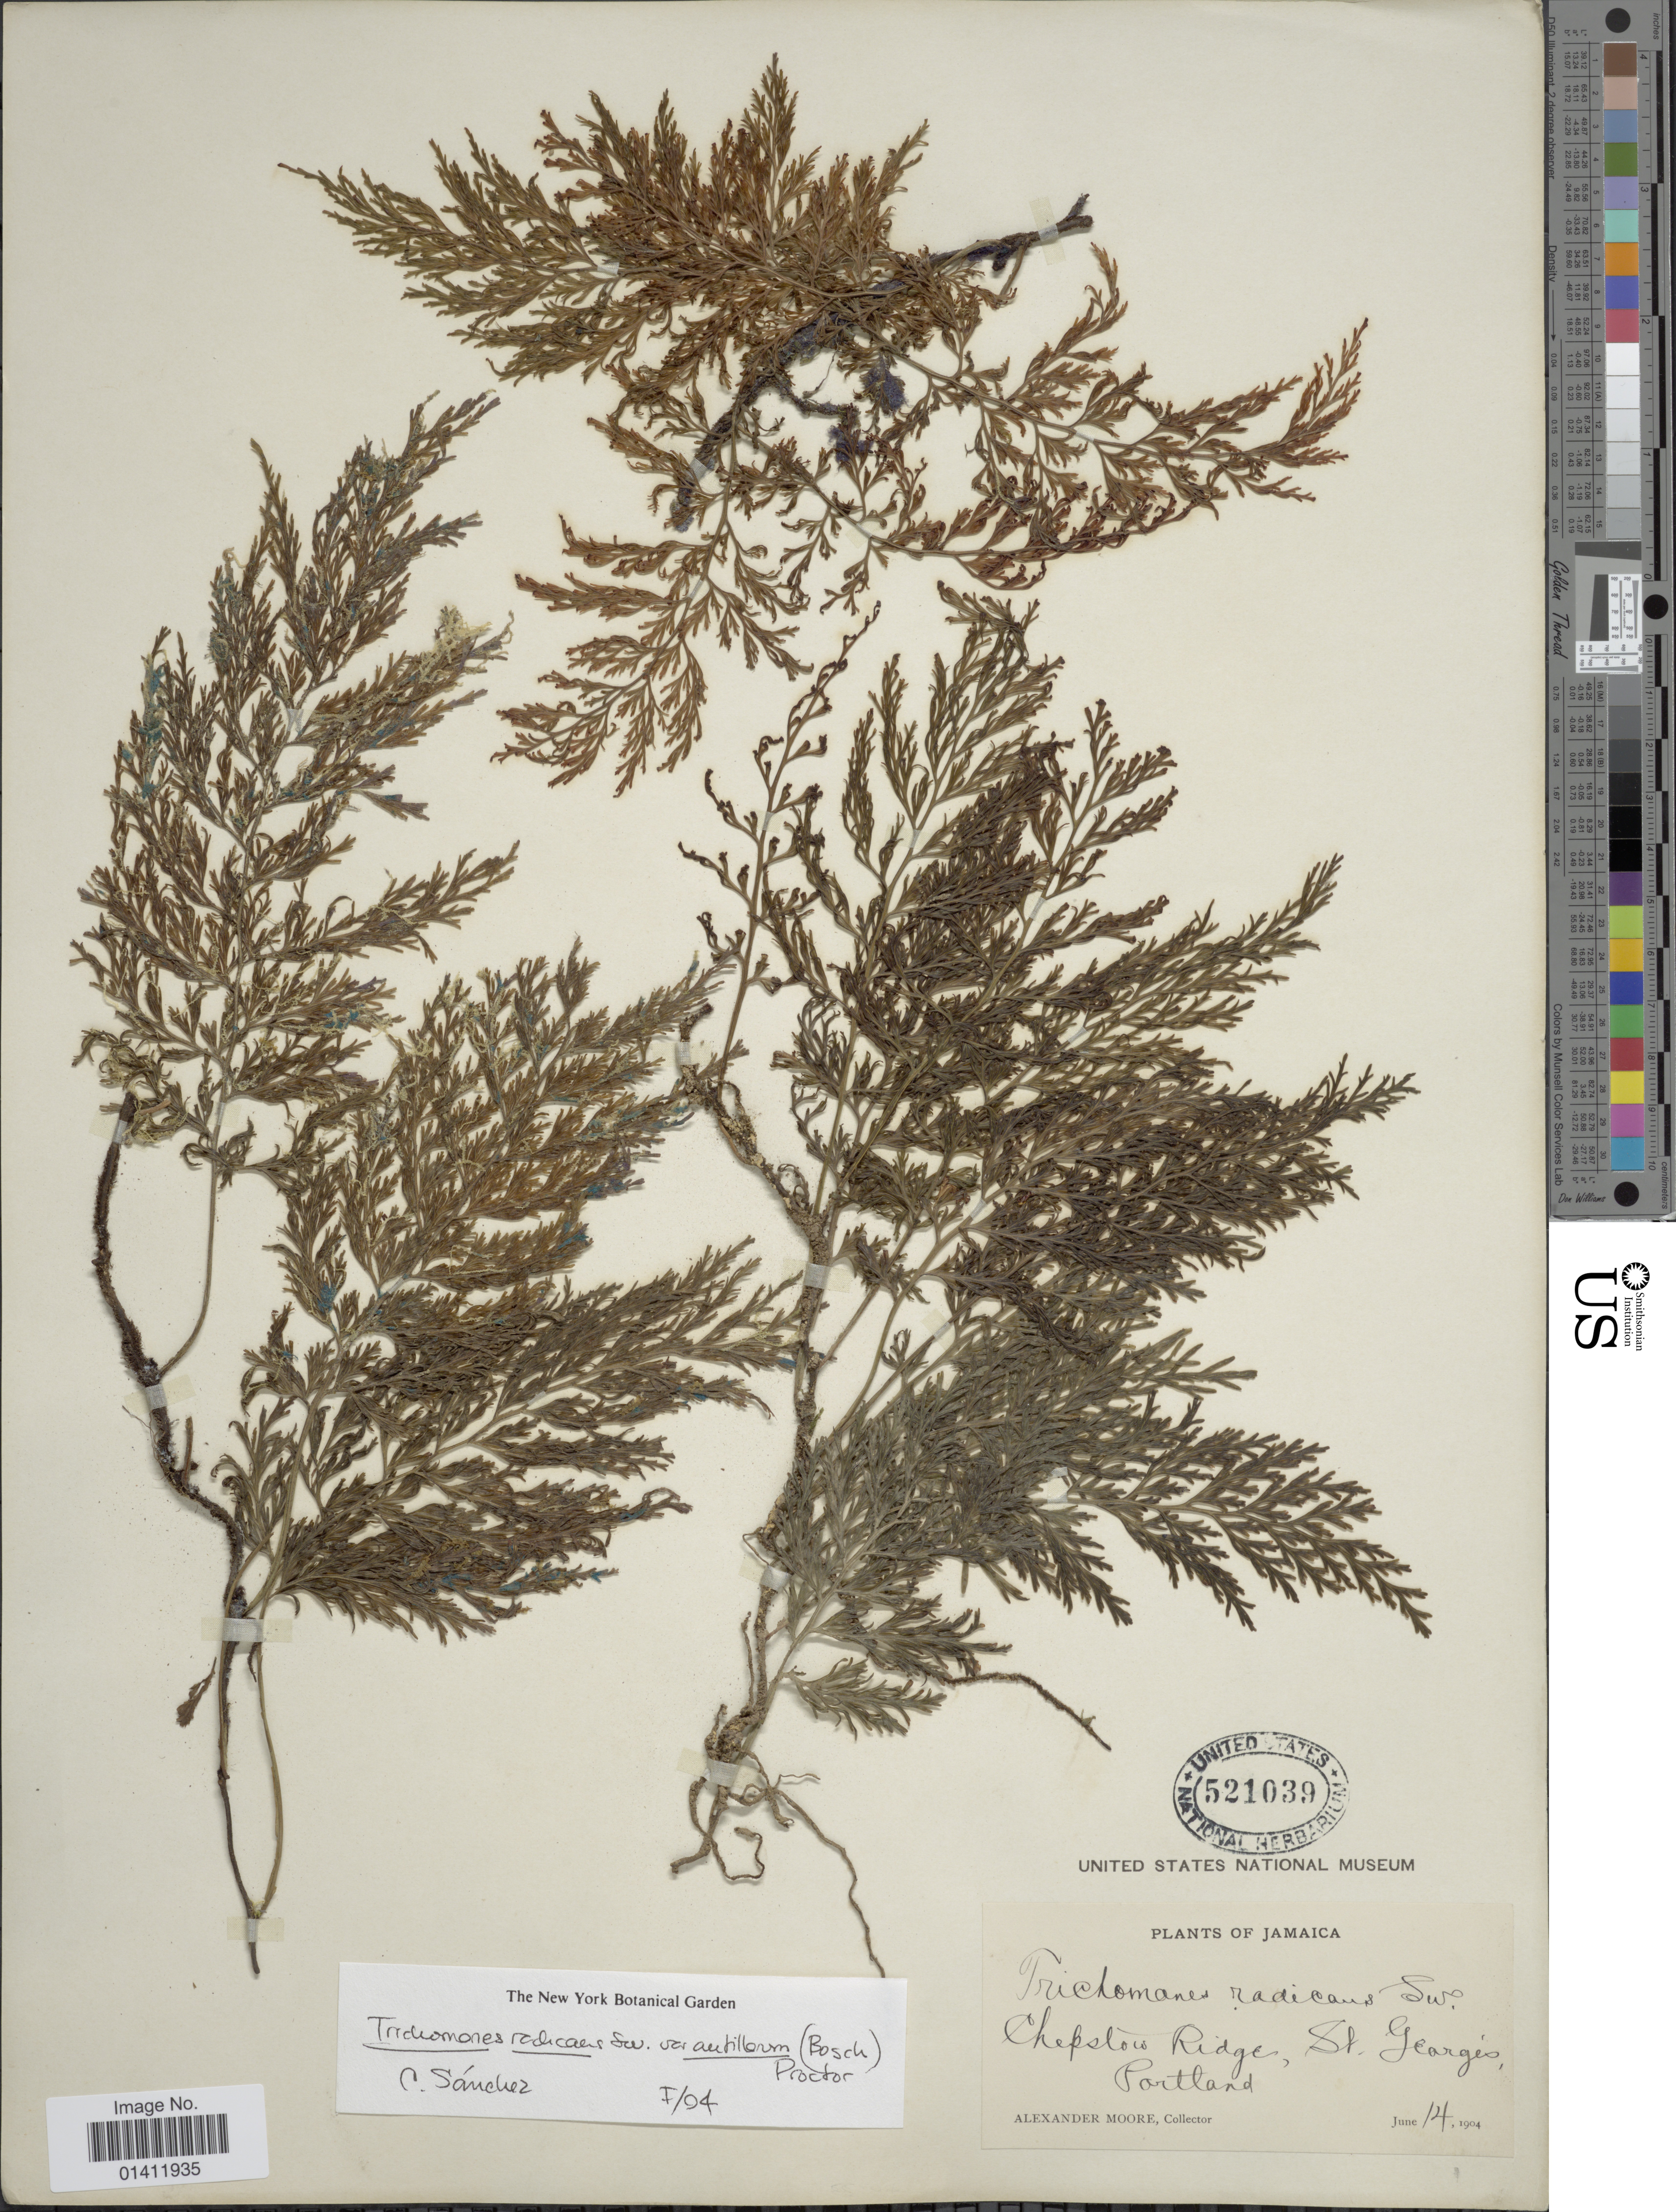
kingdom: Plantae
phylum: Tracheophyta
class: Polypodiopsida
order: Hymenophyllales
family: Hymenophyllaceae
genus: Vandenboschia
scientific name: Vandenboschia radicans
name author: (Sw.) Copel.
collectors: A. Moore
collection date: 1904-06-14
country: Jamaica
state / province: Portland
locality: Chepslow Ridge, St. Georgio.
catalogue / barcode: US 521039